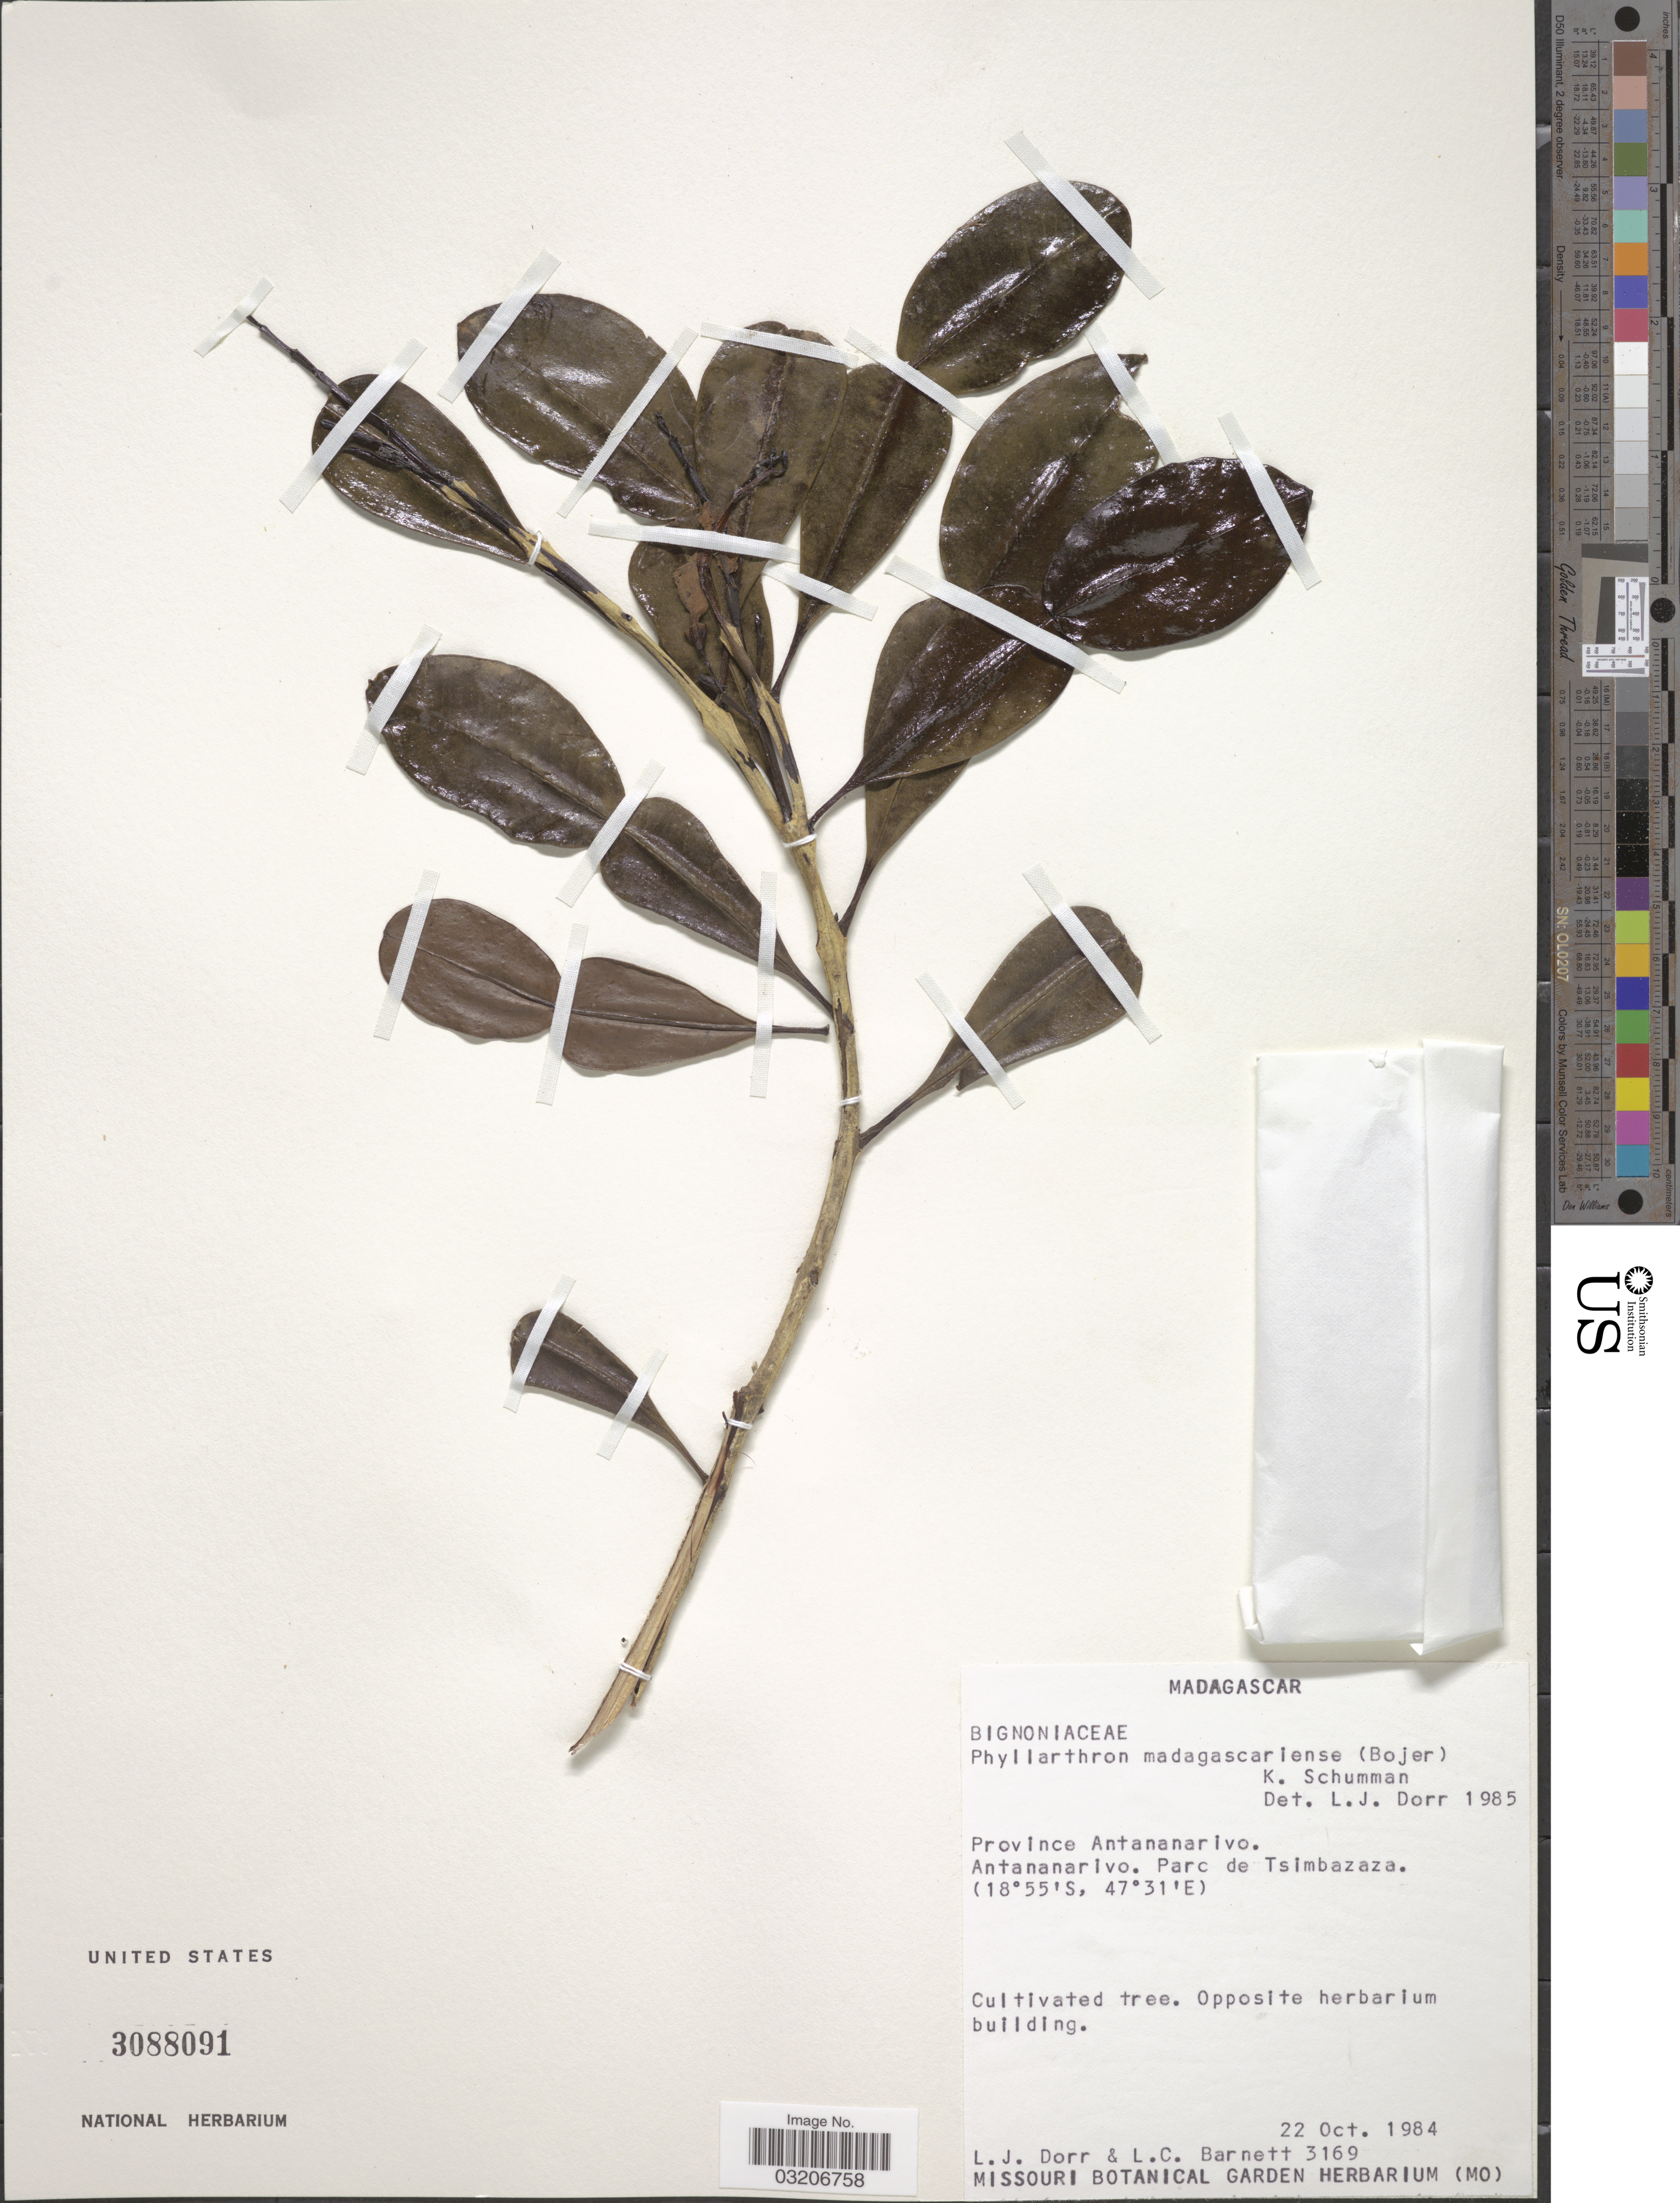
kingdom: Plantae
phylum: Tracheophyta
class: Magnoliopsida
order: Lamiales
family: Bignoniaceae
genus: Phyllarthron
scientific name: Phyllarthron madagascariense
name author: (Bojer) K. Schum.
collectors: L. J. Dorr & L. C. Barnett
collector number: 3169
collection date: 1984-10-22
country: Madagascar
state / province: Analamanga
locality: Antananarivo. Parc de Tsimbazaza.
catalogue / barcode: US 3088091